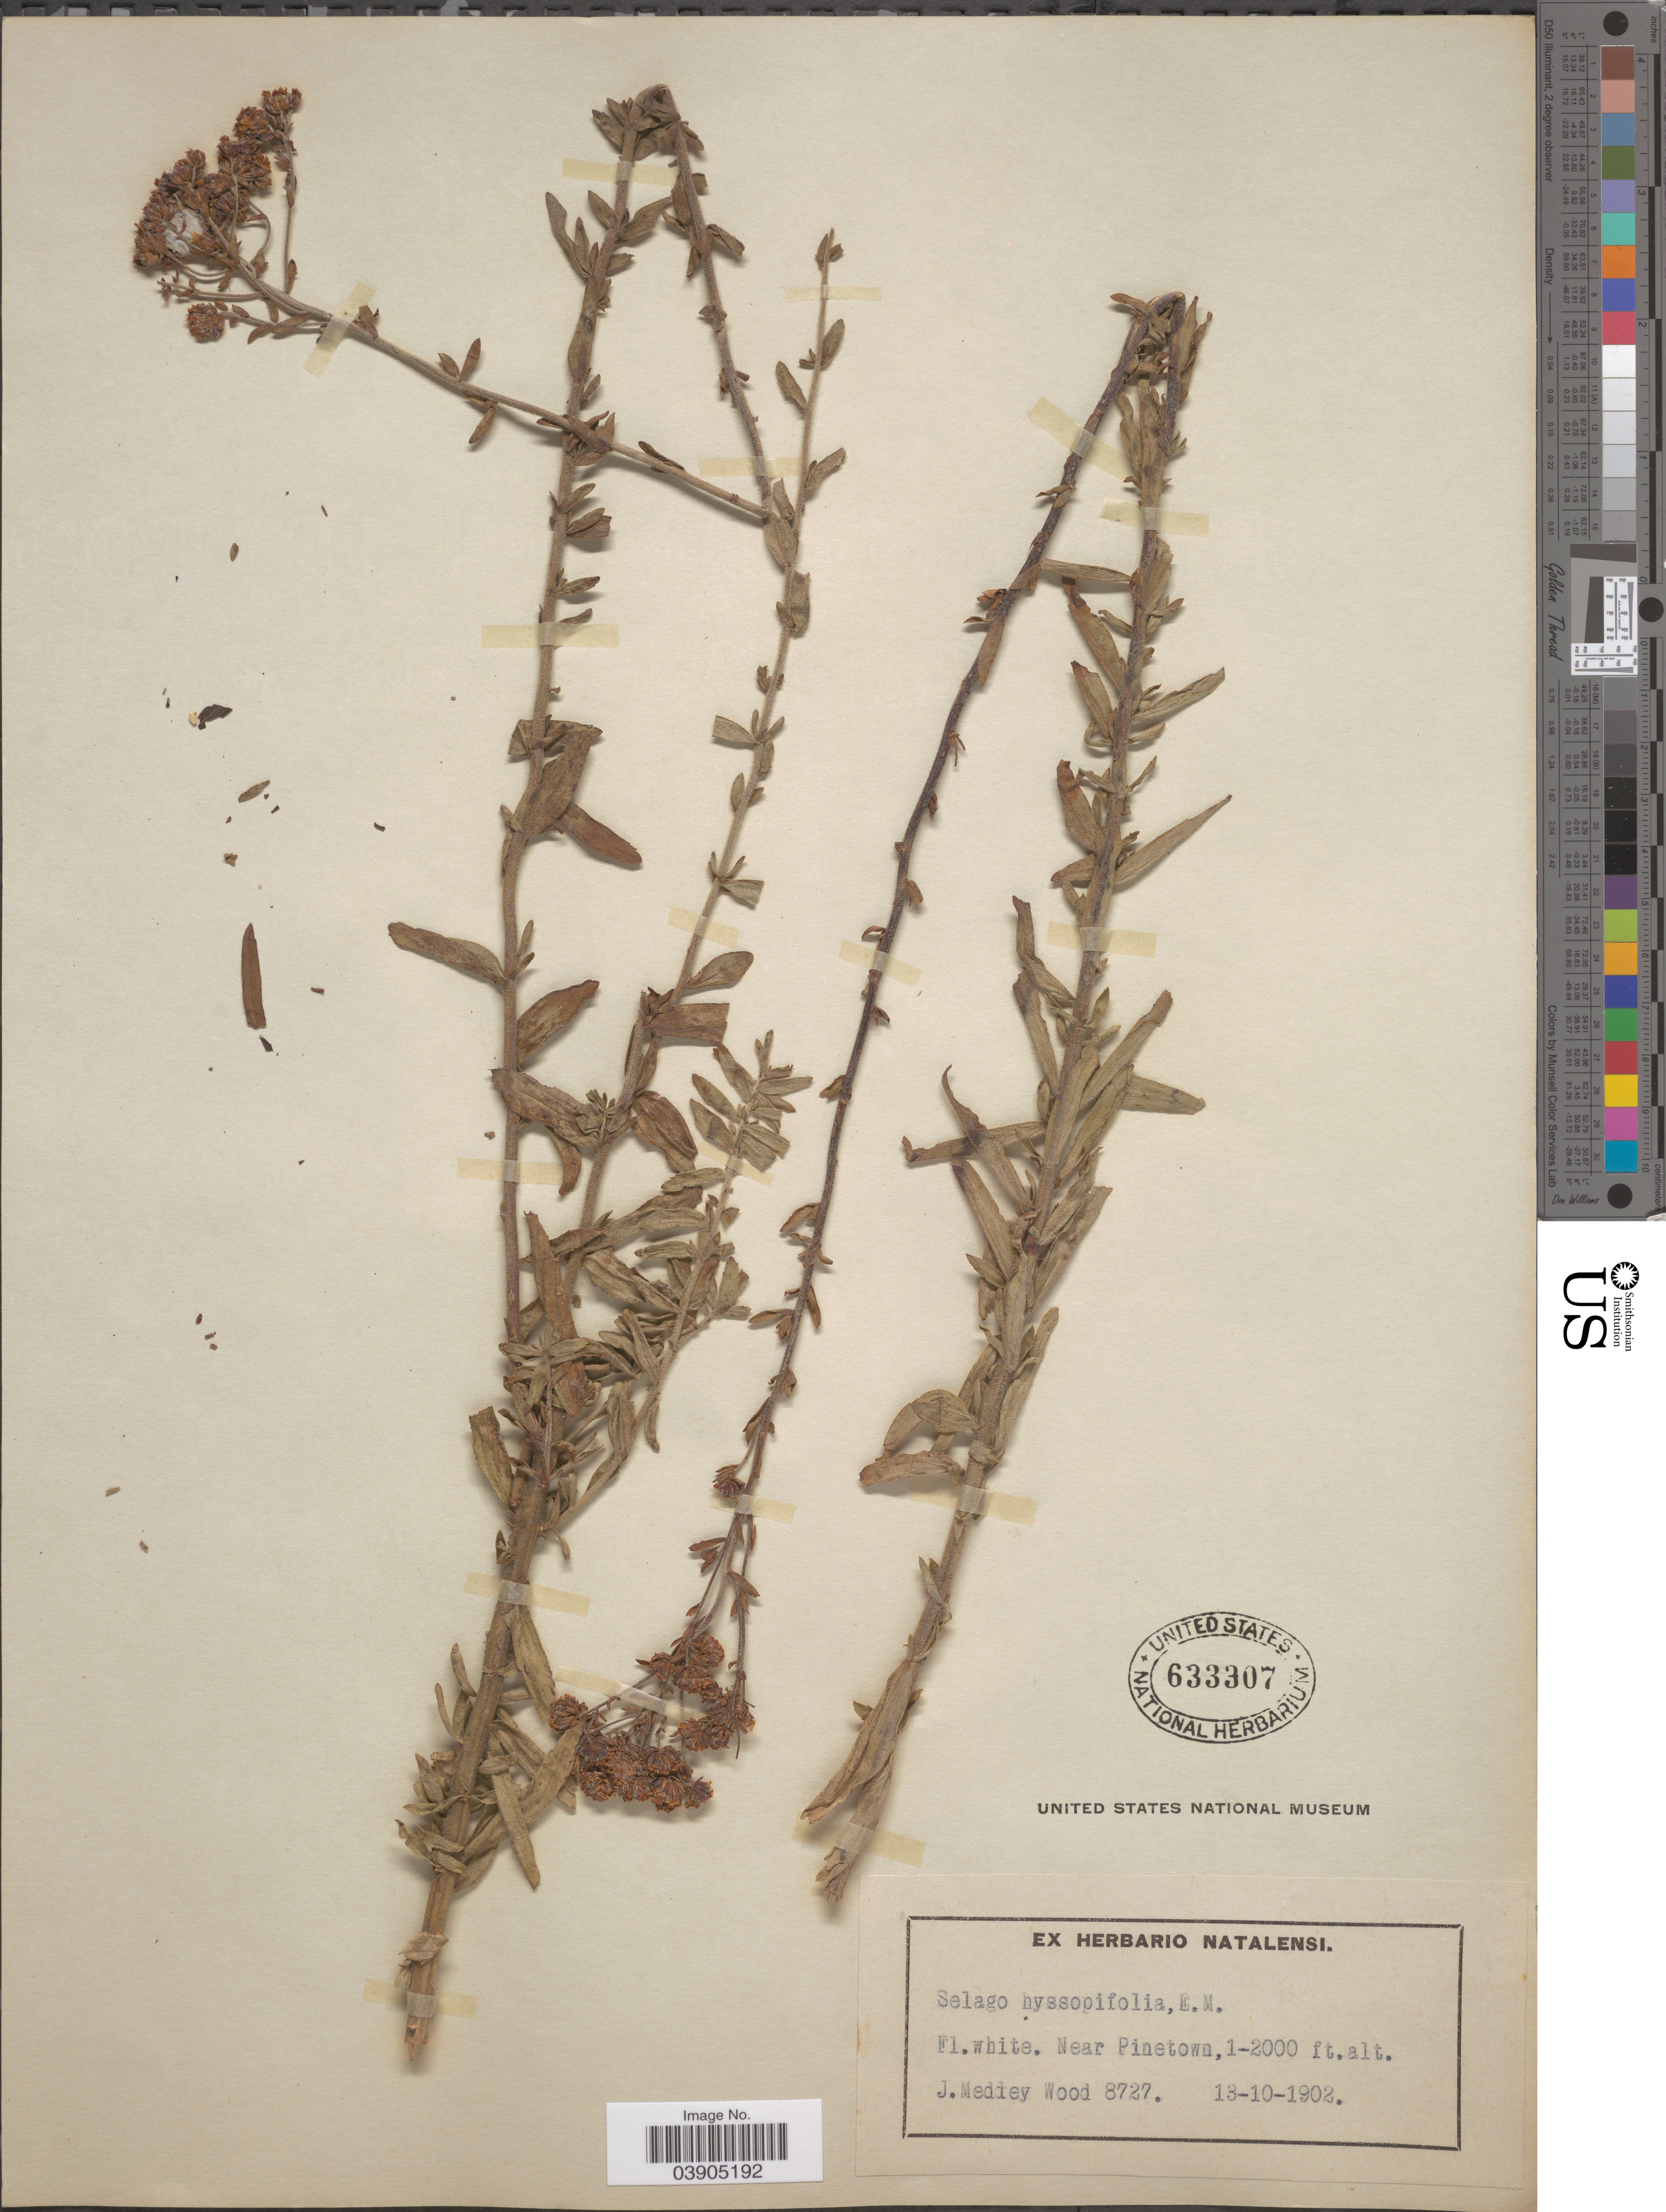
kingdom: Plantae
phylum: Tracheophyta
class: Magnoliopsida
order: Lamiales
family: Scrophulariaceae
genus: Selago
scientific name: Selago hyssopifolia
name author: E. Mey.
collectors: J. M. Wood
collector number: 8727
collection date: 1902-10-13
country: South Africa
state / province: KwaZulu-Natal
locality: Near Pinetown.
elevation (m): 3658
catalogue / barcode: US 633307